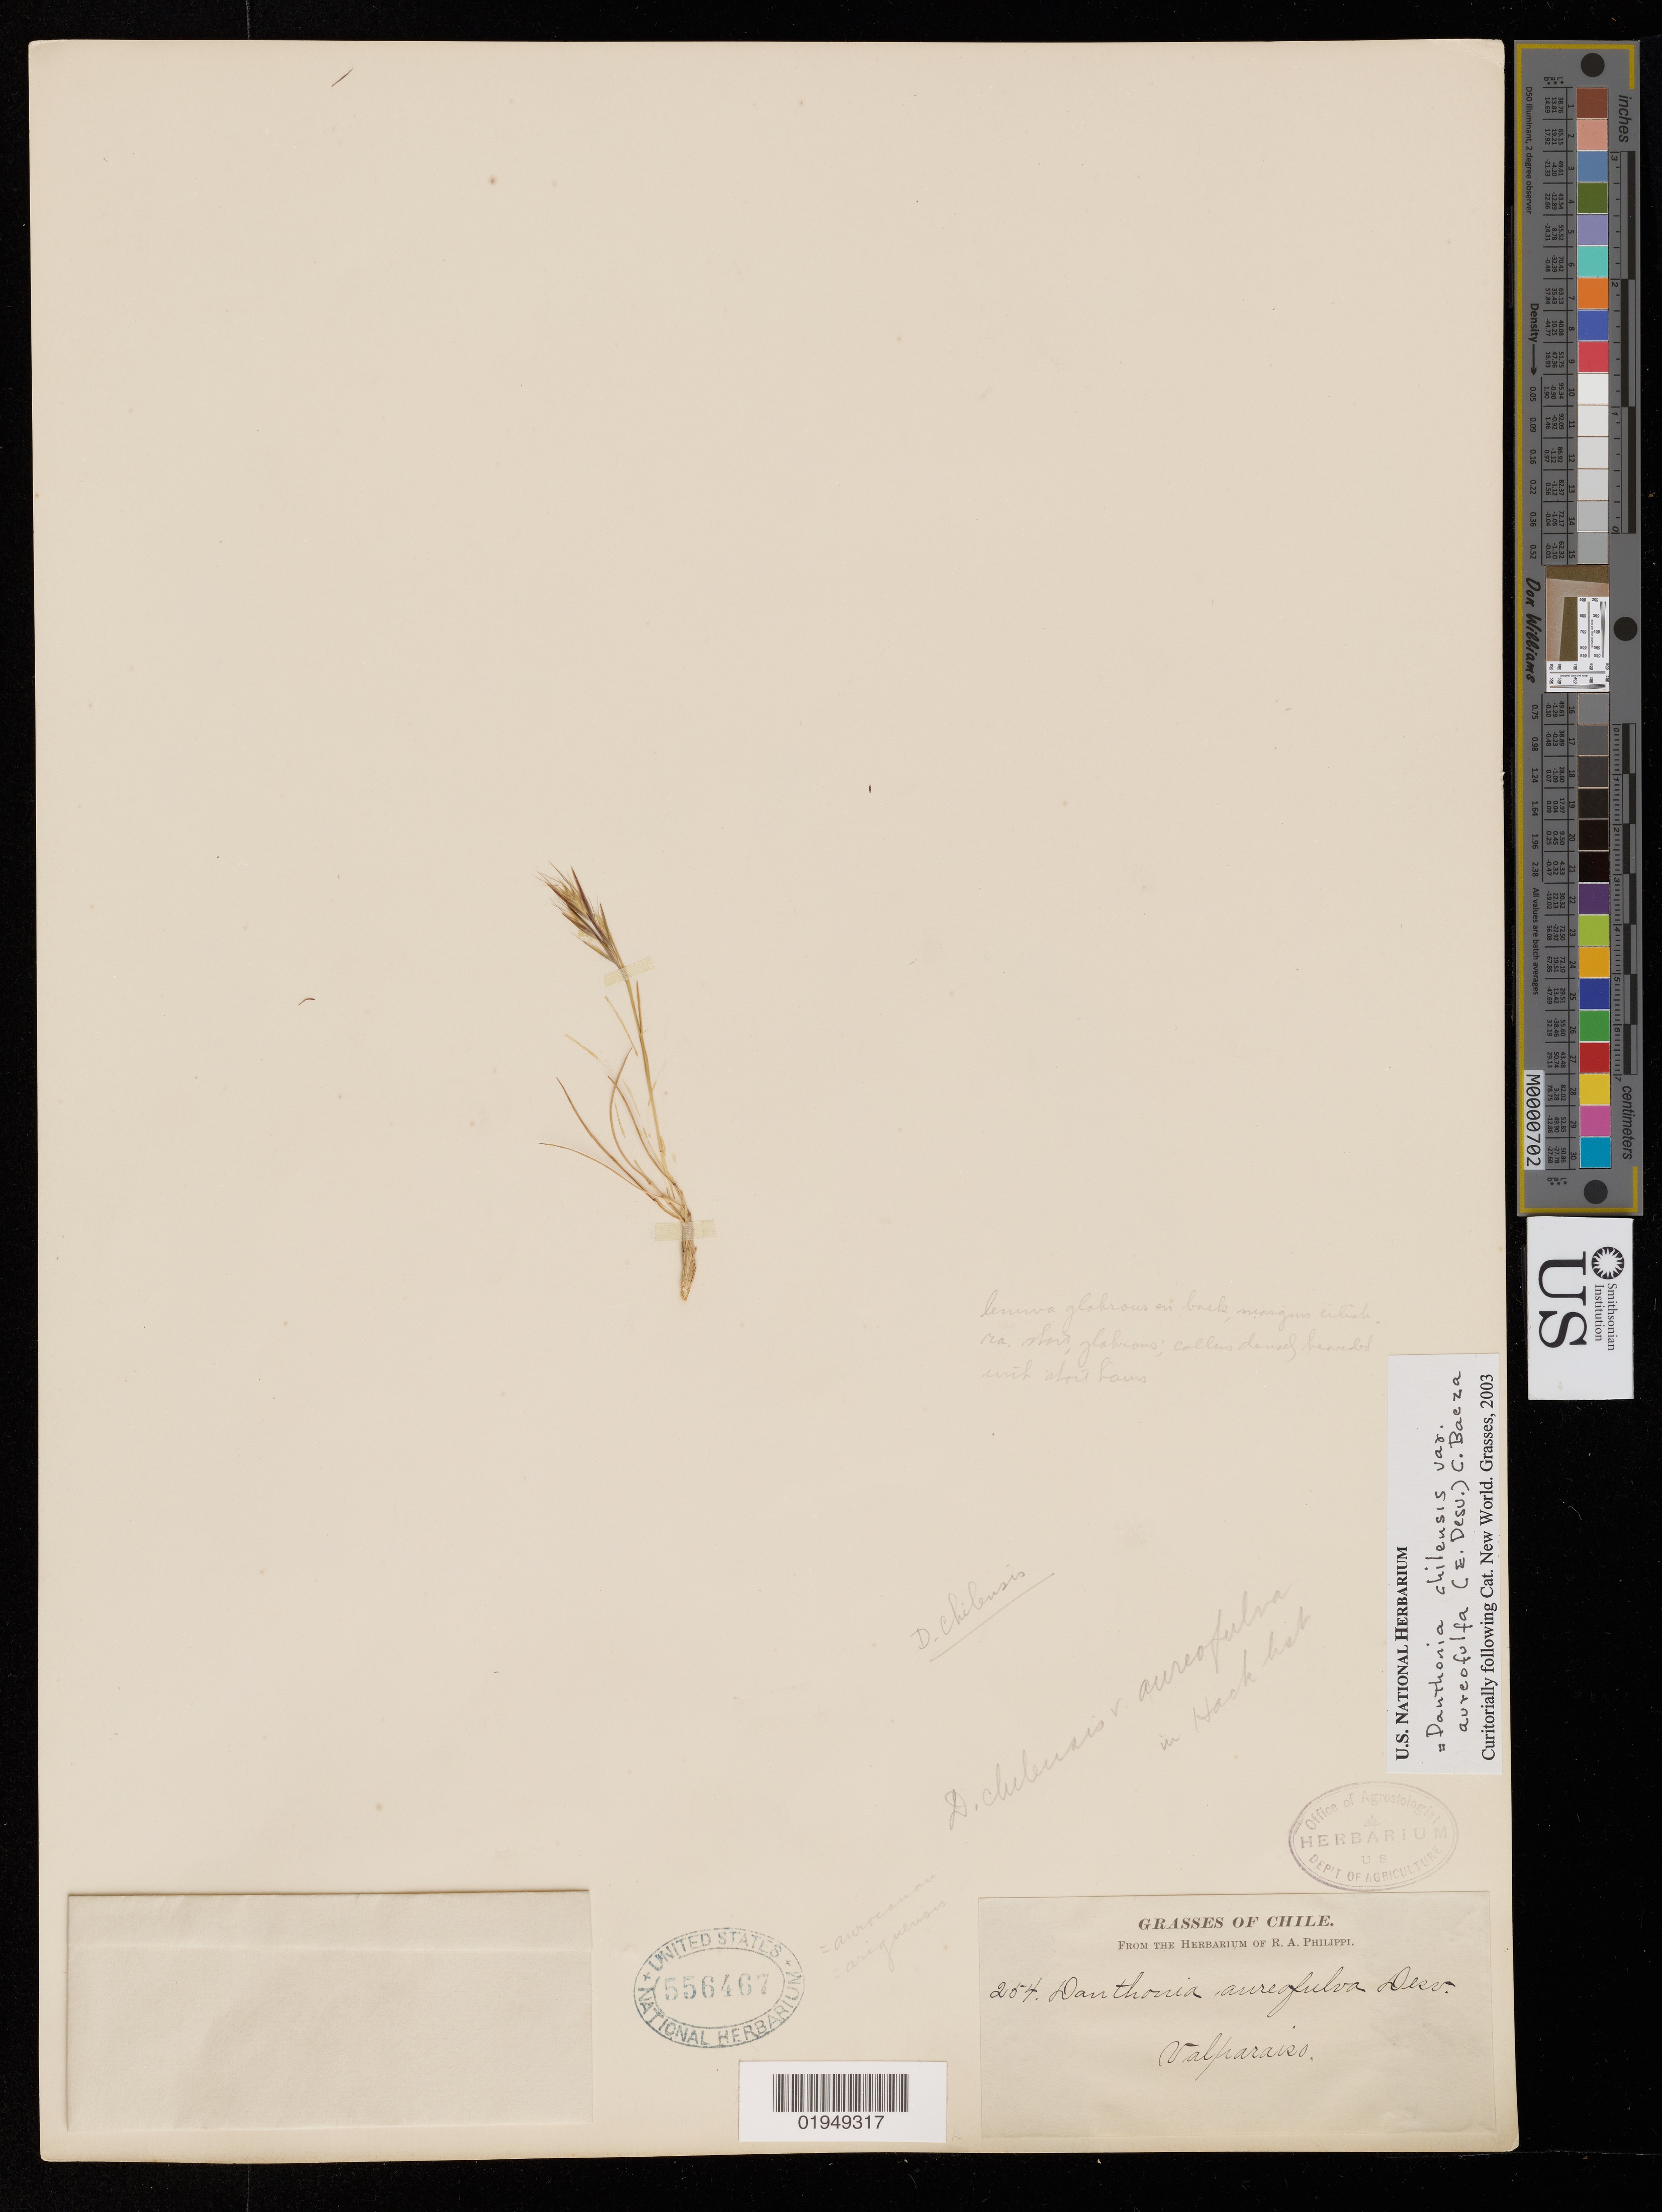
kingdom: Plantae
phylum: Tracheophyta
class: Liliopsida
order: Poales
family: Poaceae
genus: Danthonia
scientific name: Danthonia chilensis var. aureofulva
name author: (É. Desv.) C.M. Baeza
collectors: R. A. Philippi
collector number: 254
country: Chile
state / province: Valparaíso (V)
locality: Valparaiso.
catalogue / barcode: US 556467